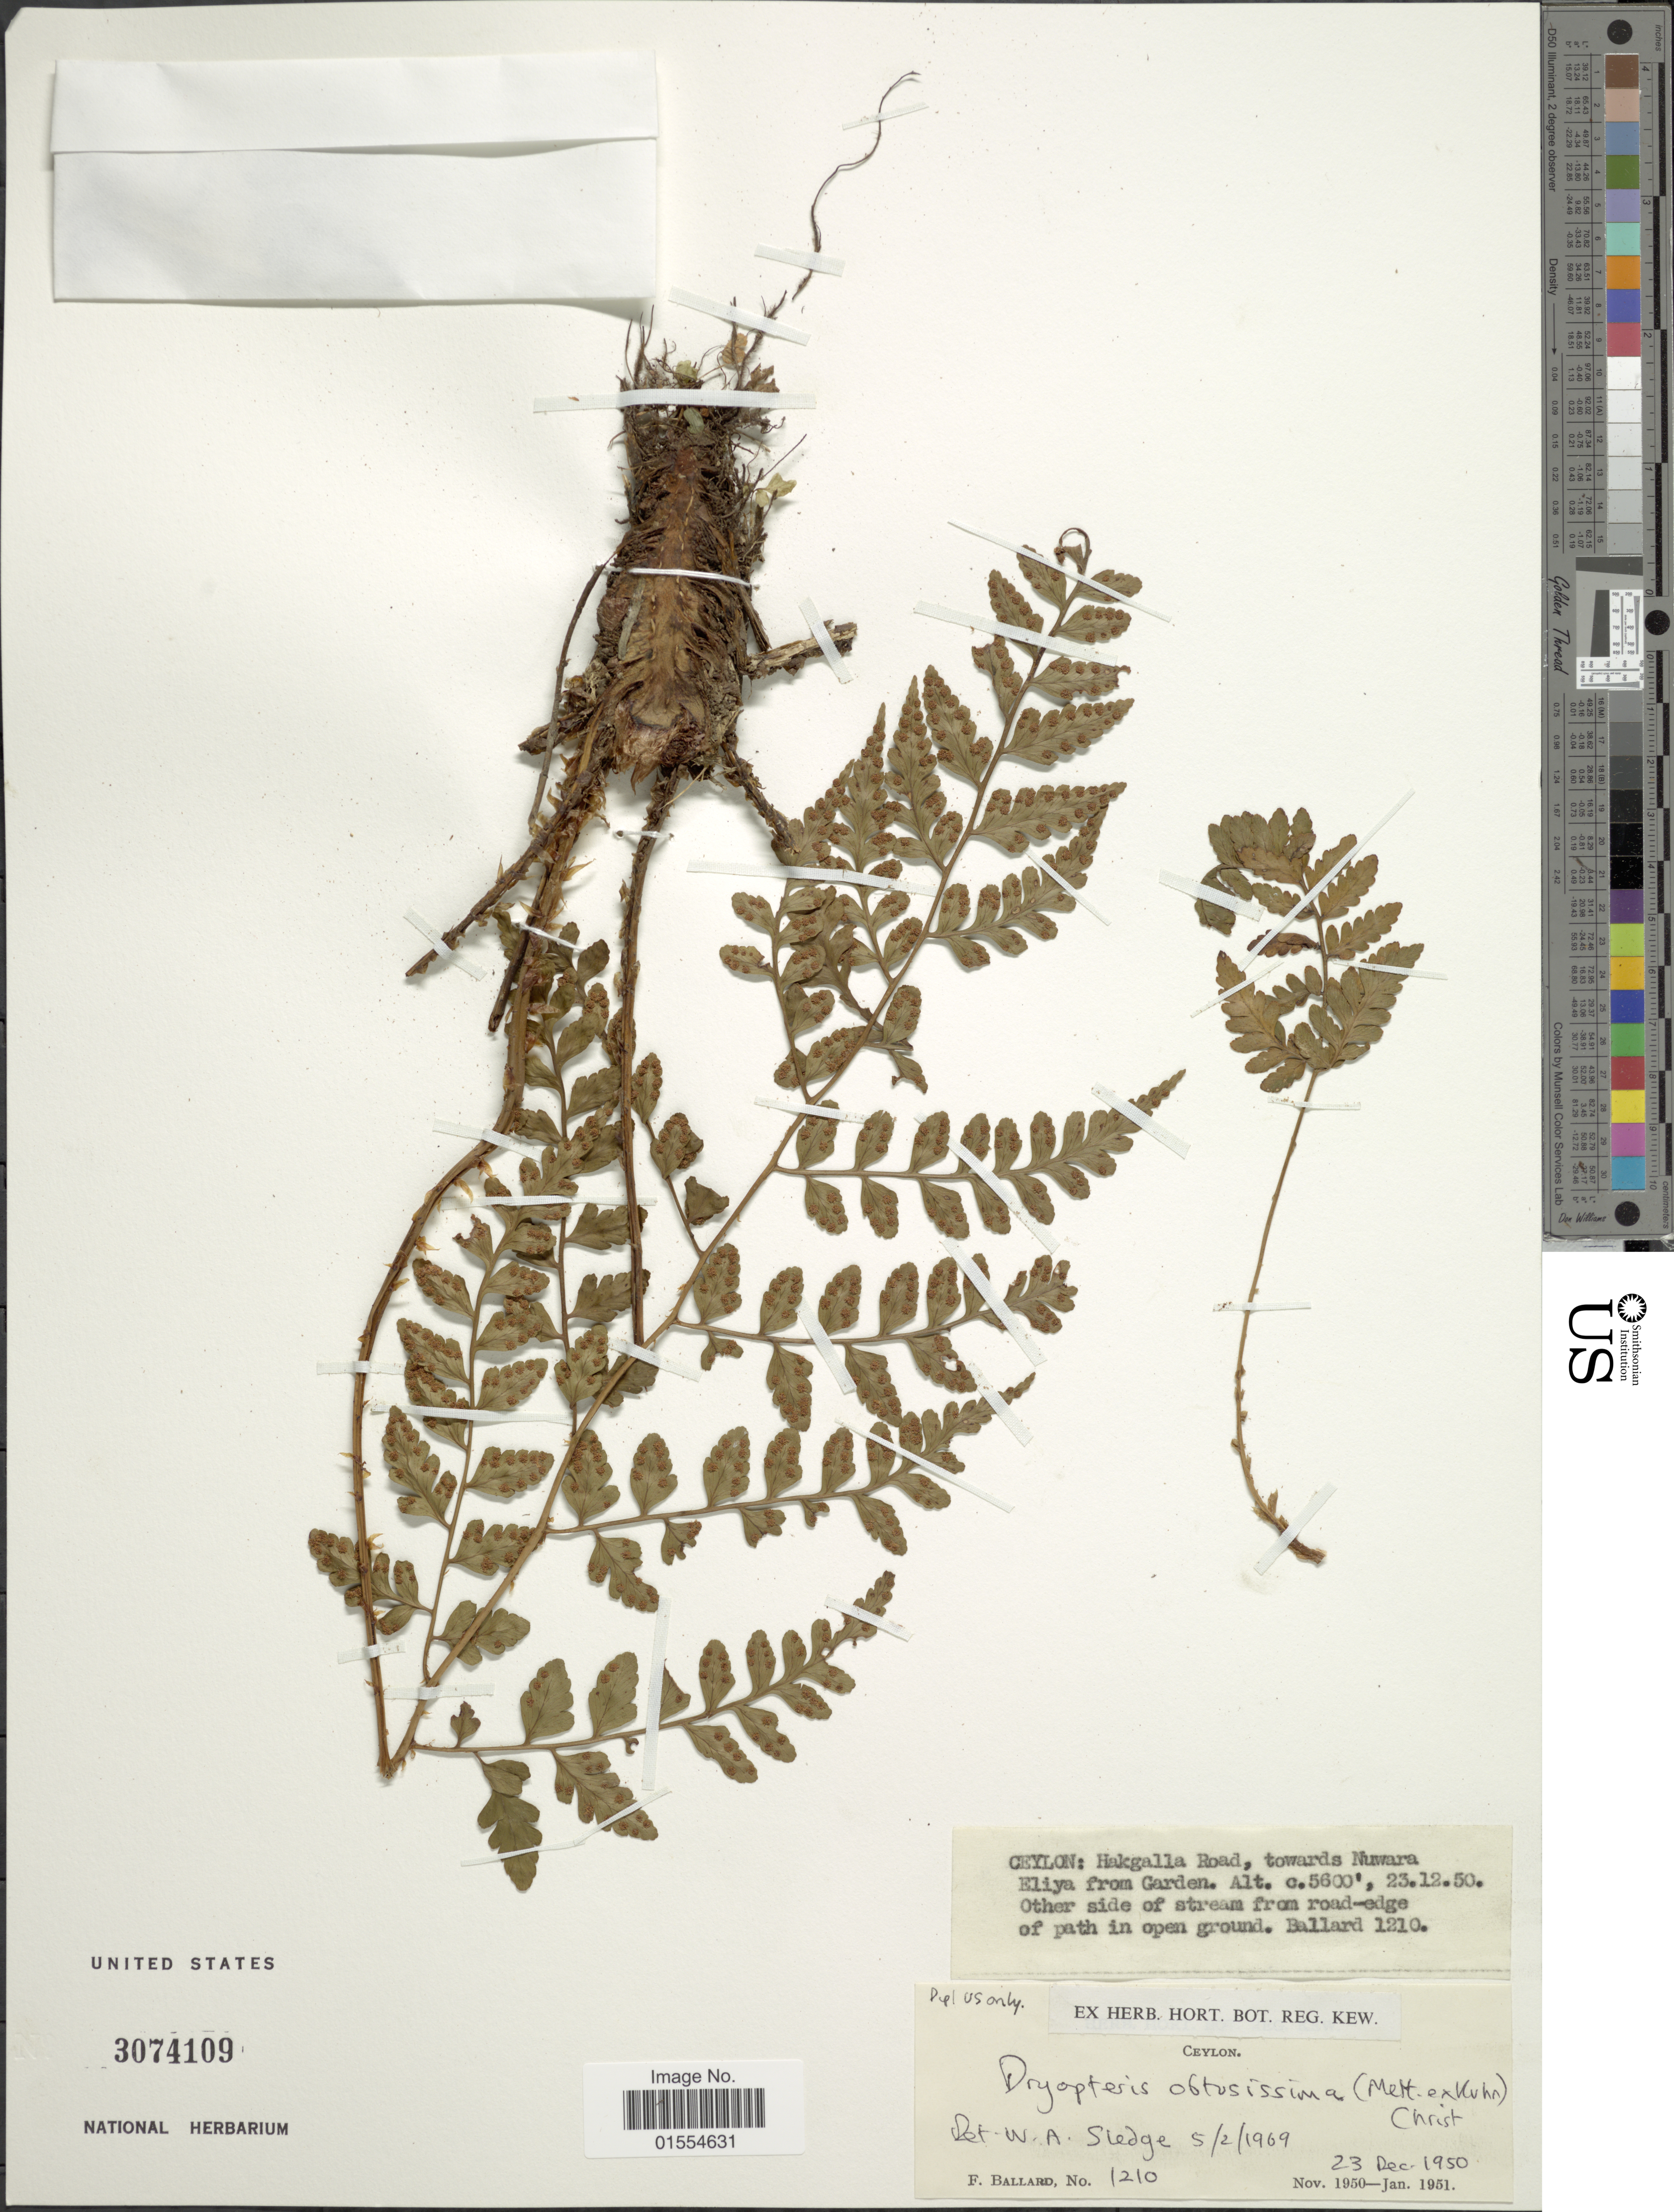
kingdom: Plantae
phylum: Tracheophyta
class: Polypodiopsida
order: Polypodiales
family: Dryopteridaceae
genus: Dryopteris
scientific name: Dryopteris obtusissima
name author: (Mett. ex Kuhn) Christ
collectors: F. Ballard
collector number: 1210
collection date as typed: Transcribed d/m/y: 23/12/50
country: Sri Lanka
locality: Ceylon: Hakgala Road, towards Nuwara Eliya from Garden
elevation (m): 1707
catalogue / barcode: US 3074109